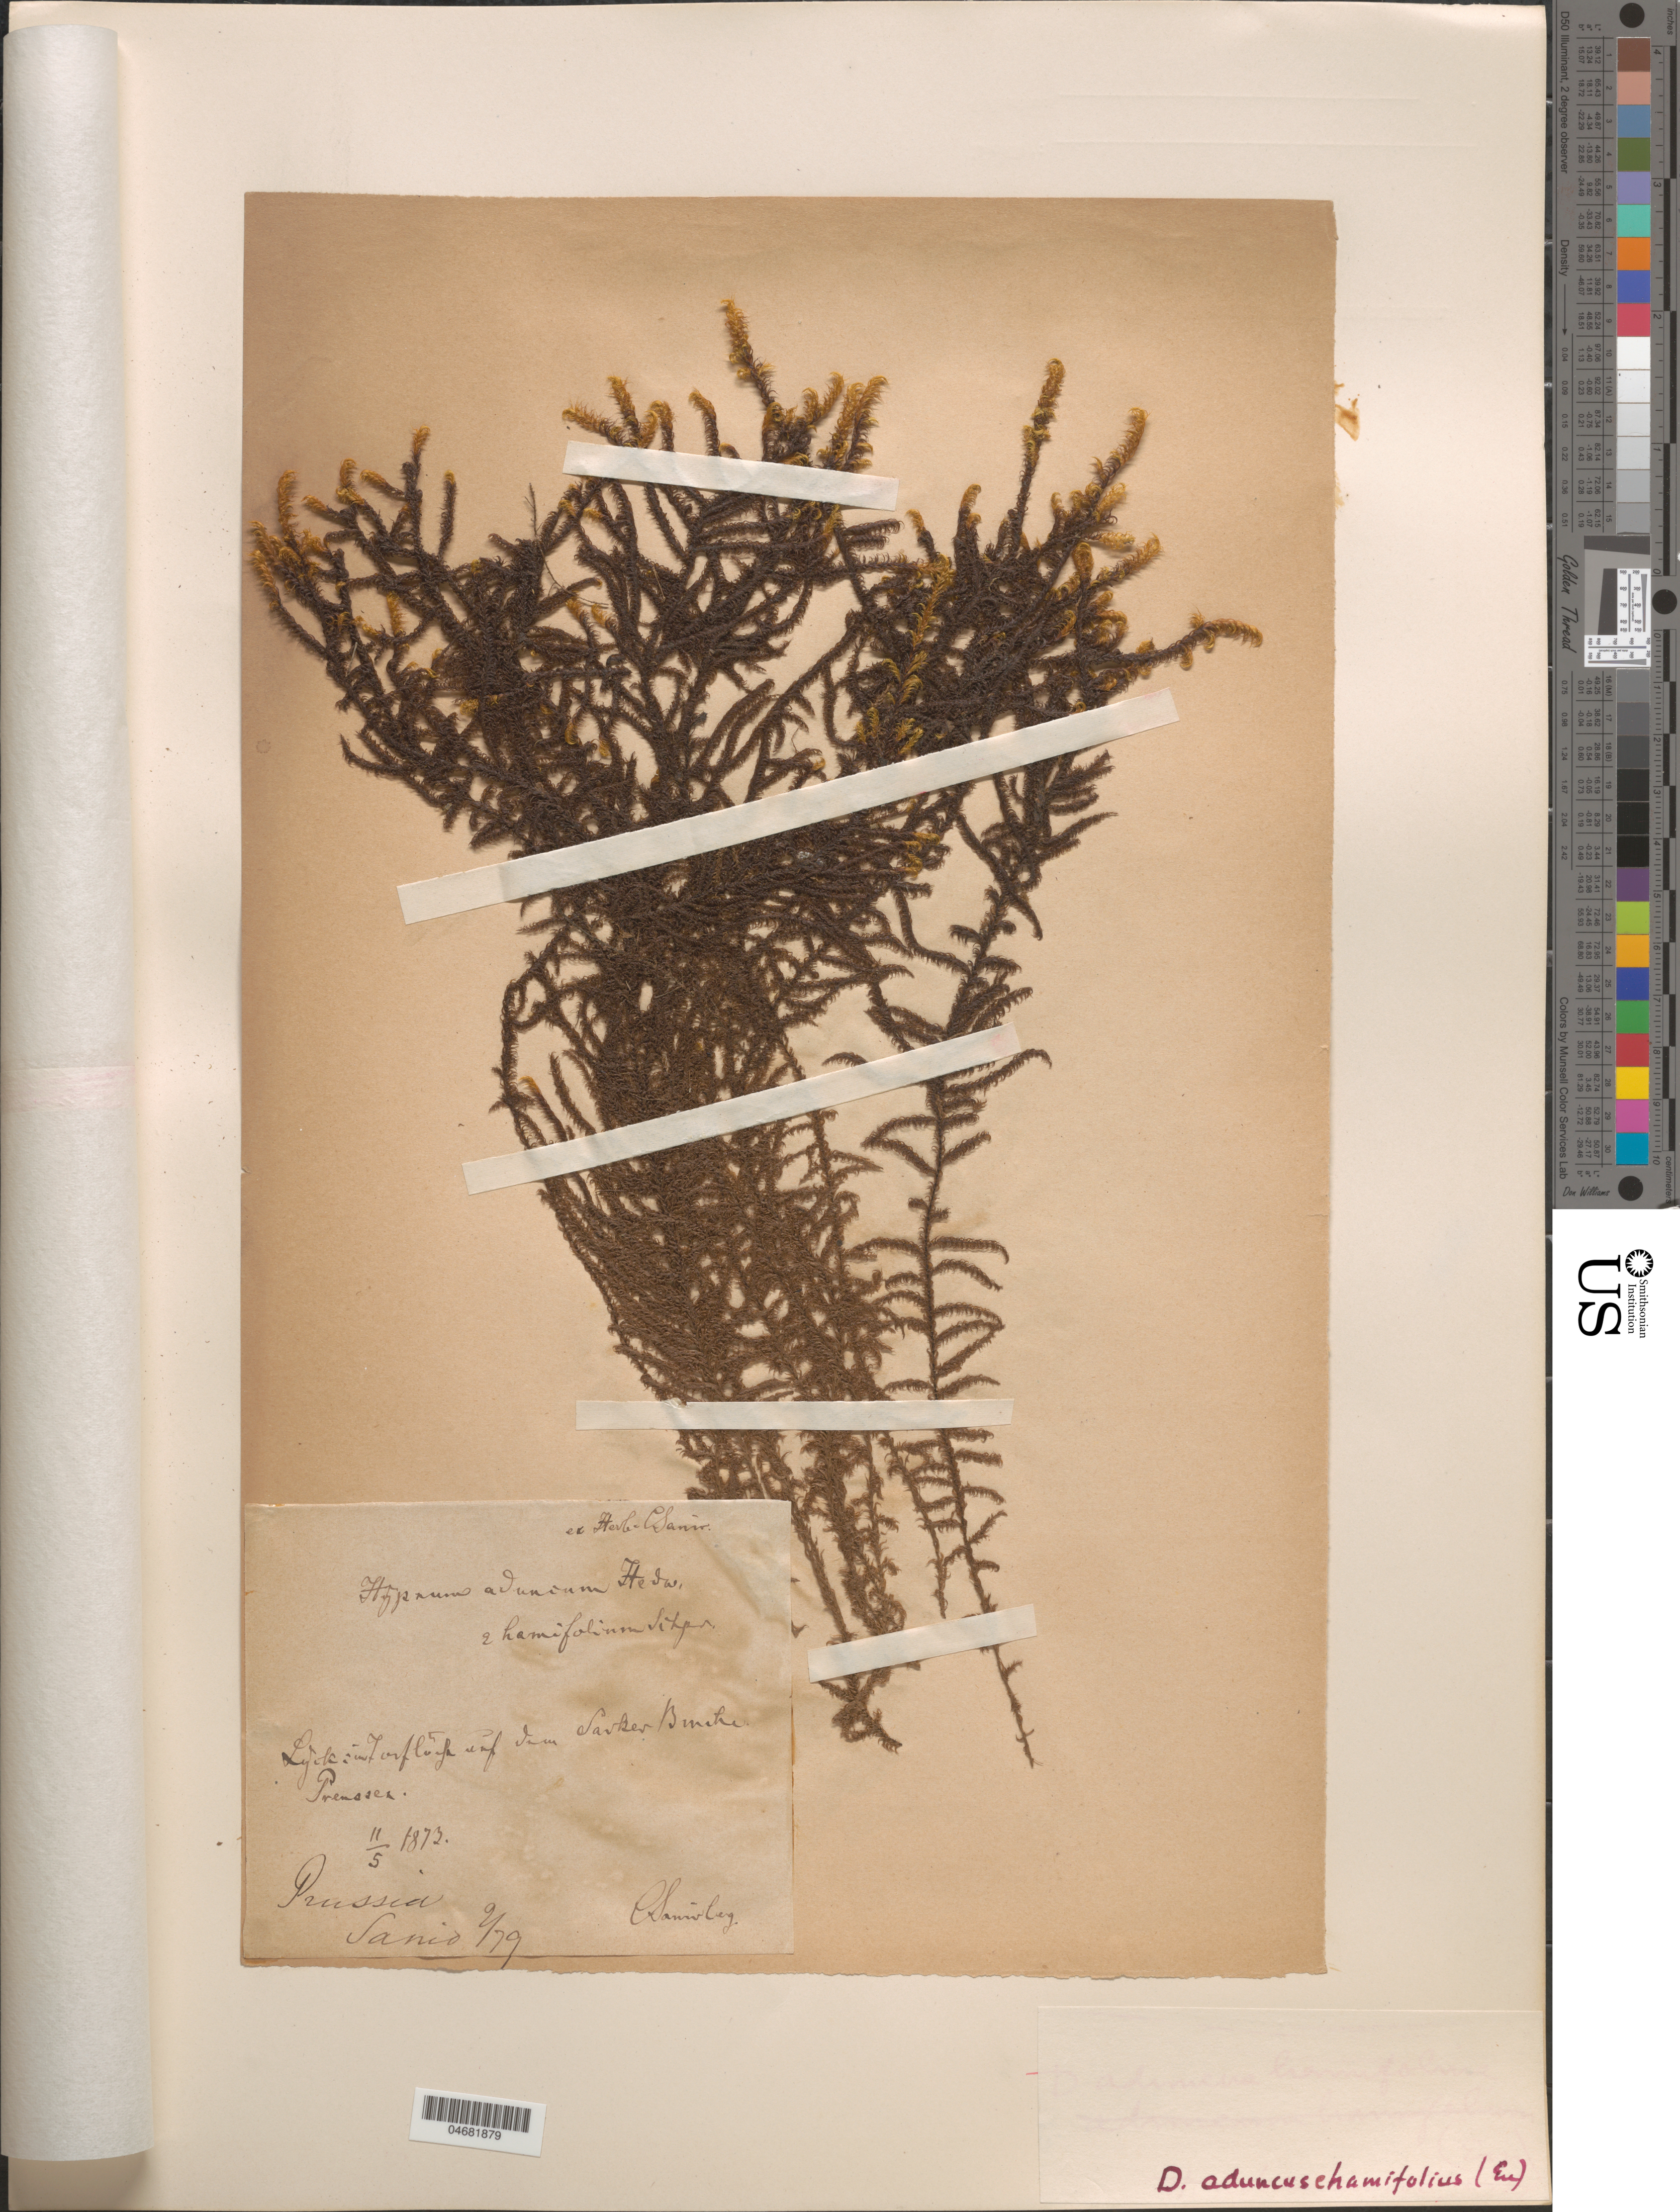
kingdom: Plantae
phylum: Bryophyta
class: Bryopsida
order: Hypnales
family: Hypnaceae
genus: Hypnum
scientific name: Hypnum aduncum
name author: Hedw.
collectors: C. Sanio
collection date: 1873-05-11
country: Poland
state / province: Warminsko-Mazurskie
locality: Preussen. Prussia. Lyck.